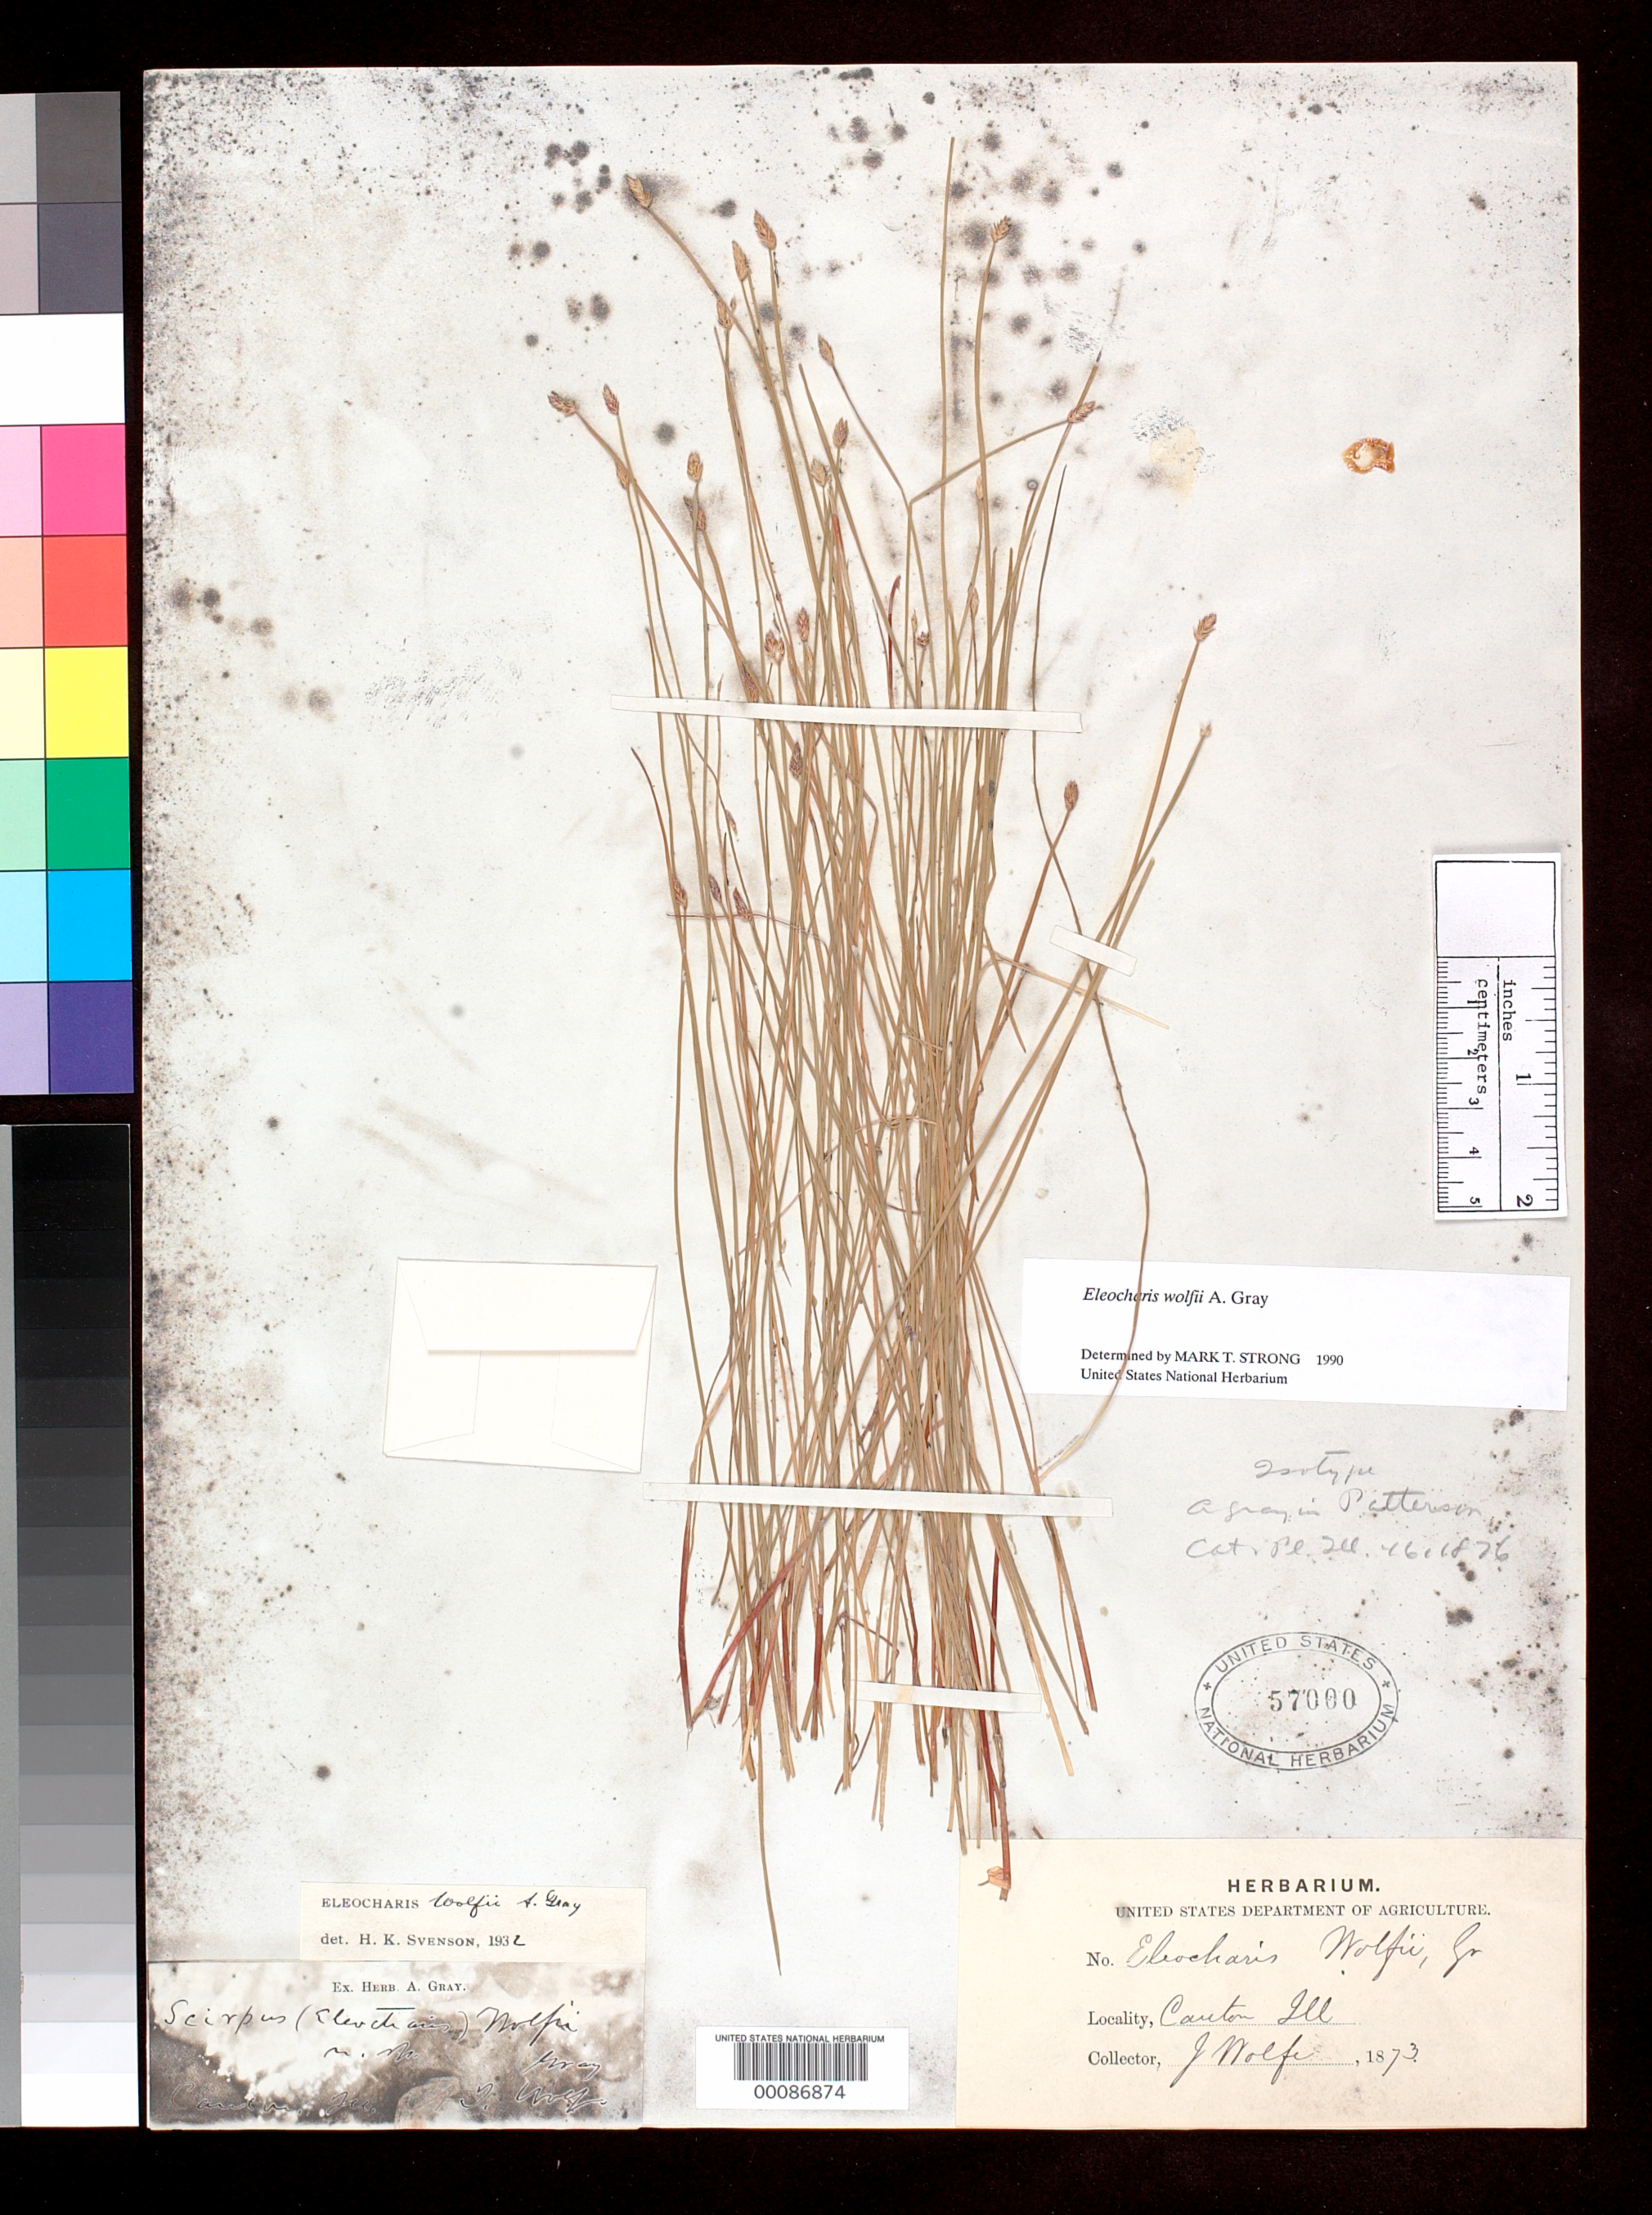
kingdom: Plantae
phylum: Tracheophyta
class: Liliopsida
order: Poales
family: Cyperaceae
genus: Scirpus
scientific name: Scirpus wolfii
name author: A. Gray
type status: Isotype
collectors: J. Wolf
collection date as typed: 1874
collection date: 1874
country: United States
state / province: Illinois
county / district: Fulton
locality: Canton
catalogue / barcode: US 57000